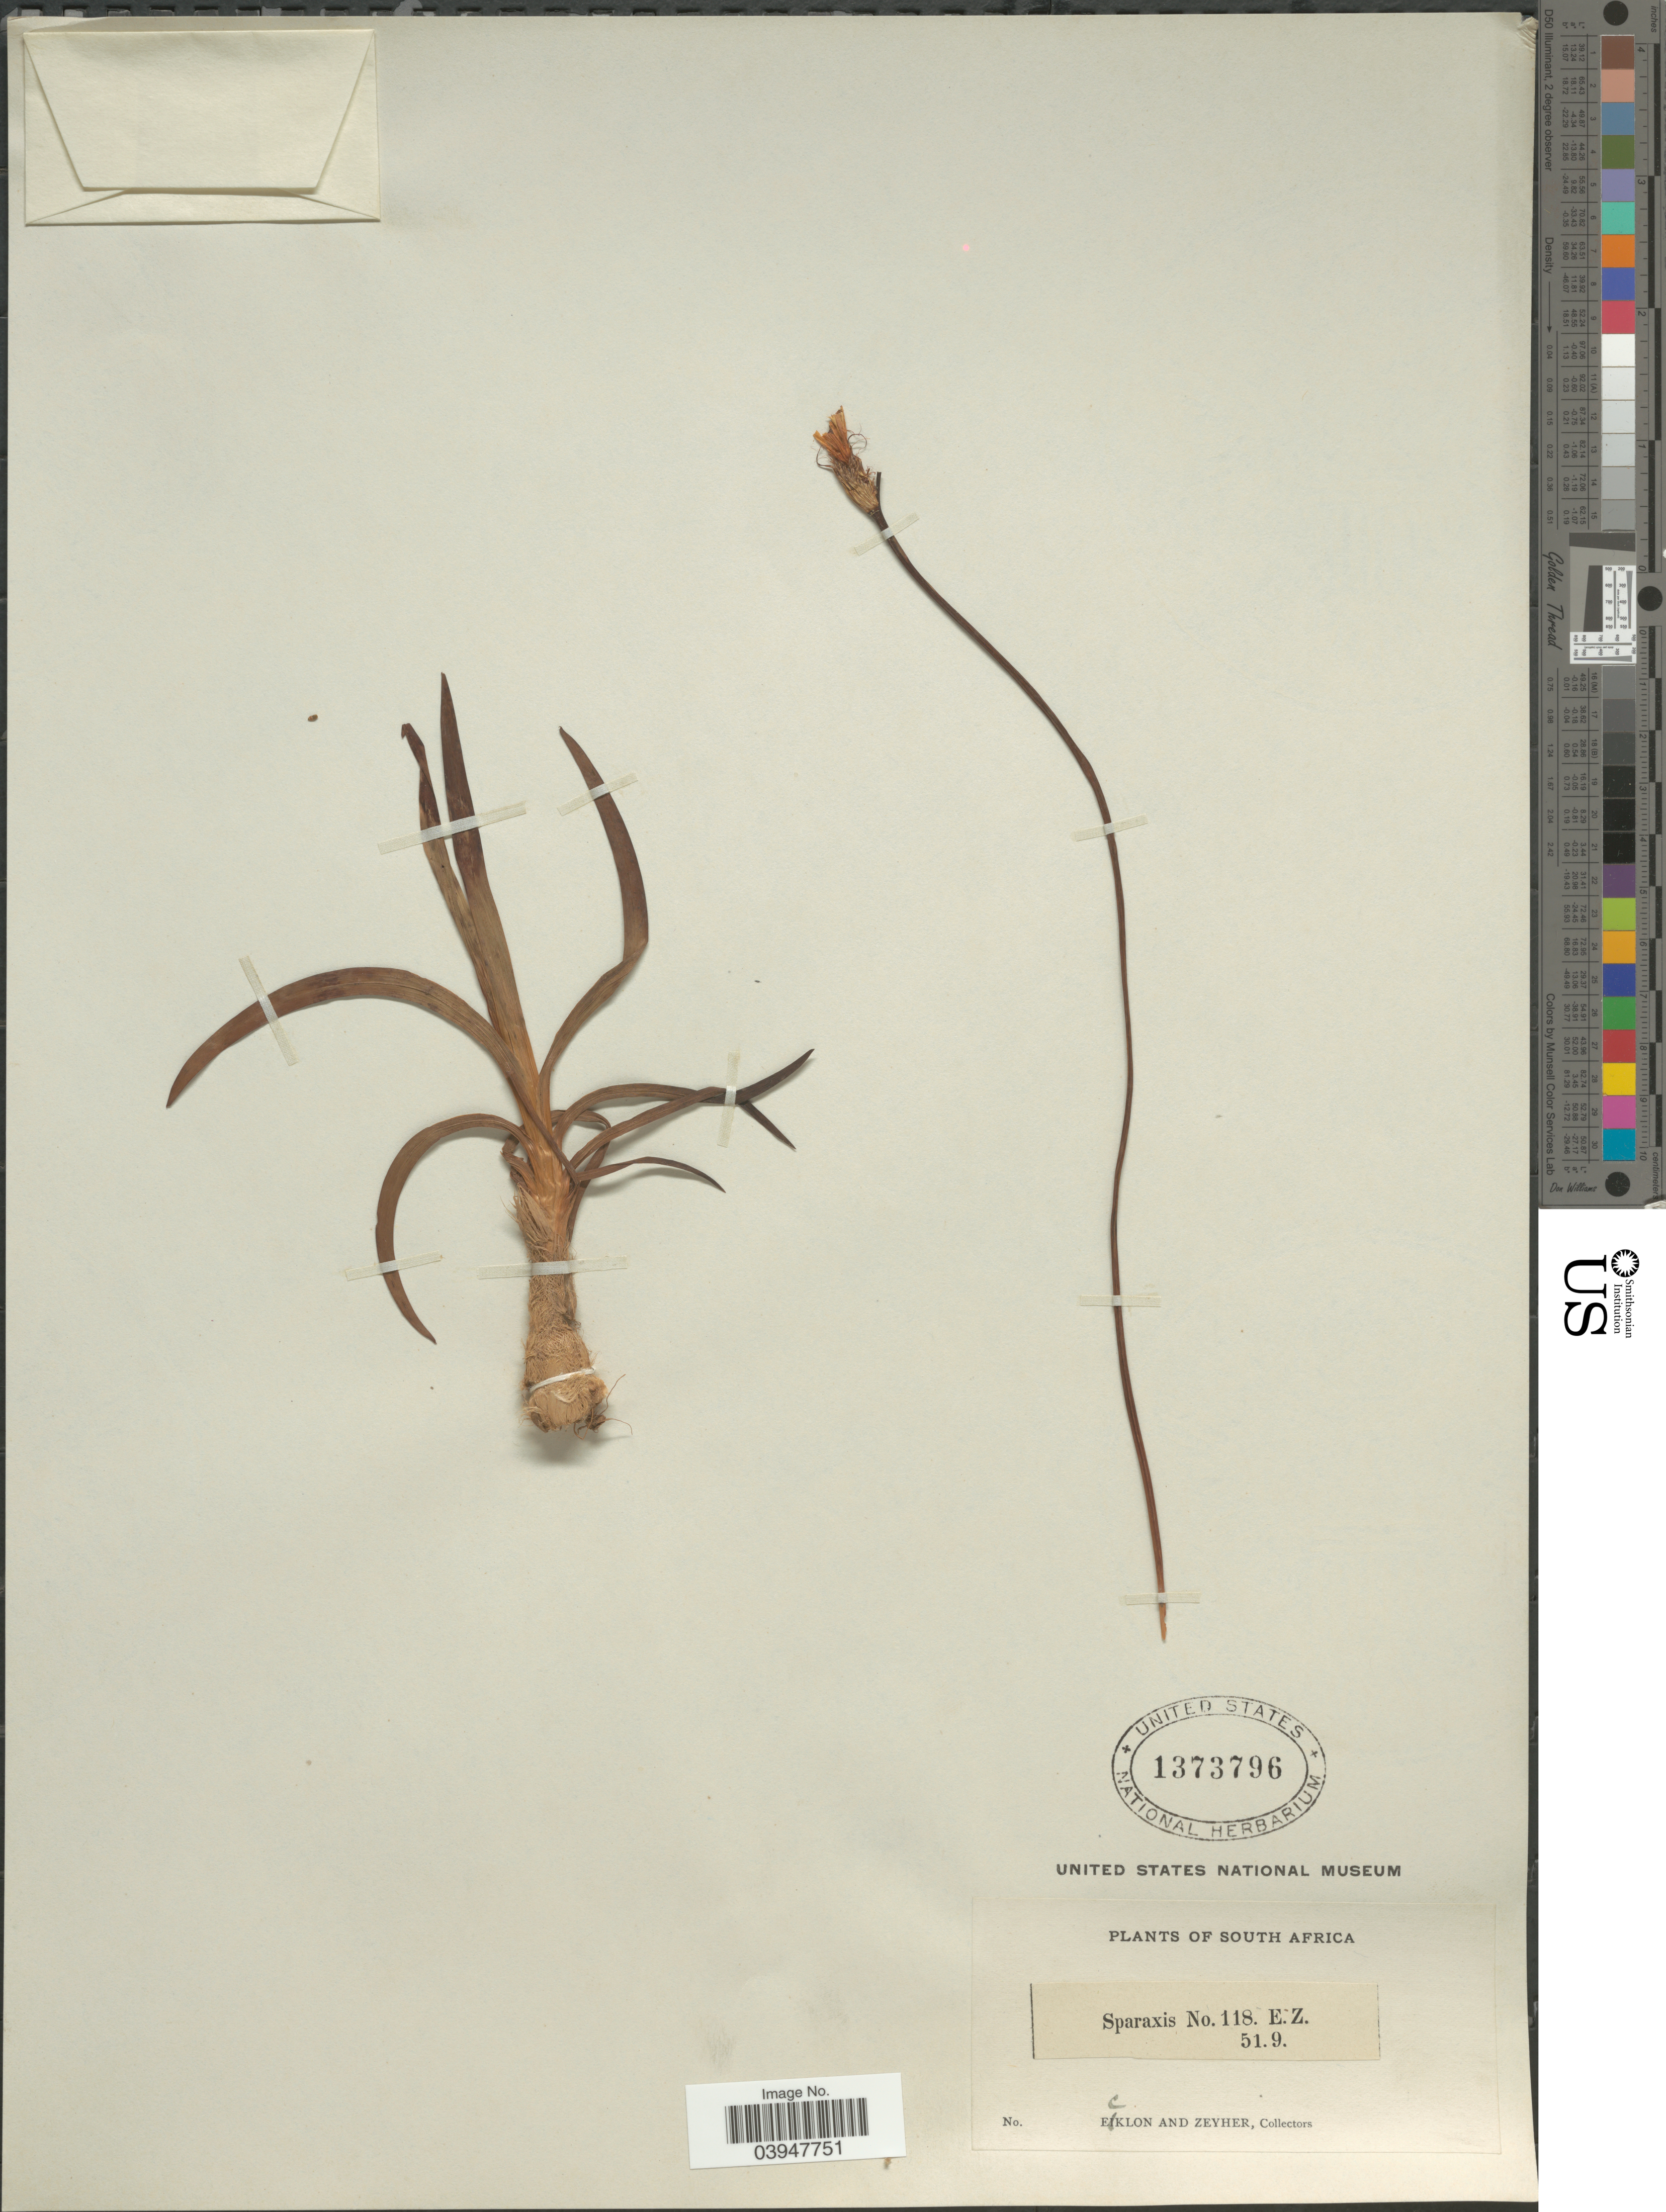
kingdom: Plantae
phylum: Tracheophyta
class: Liliopsida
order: Asparagales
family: Iridaceae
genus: Sparaxis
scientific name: Sparaxis sp.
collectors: -. Ecklon & -. Zeyher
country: South Africa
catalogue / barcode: US 1373796